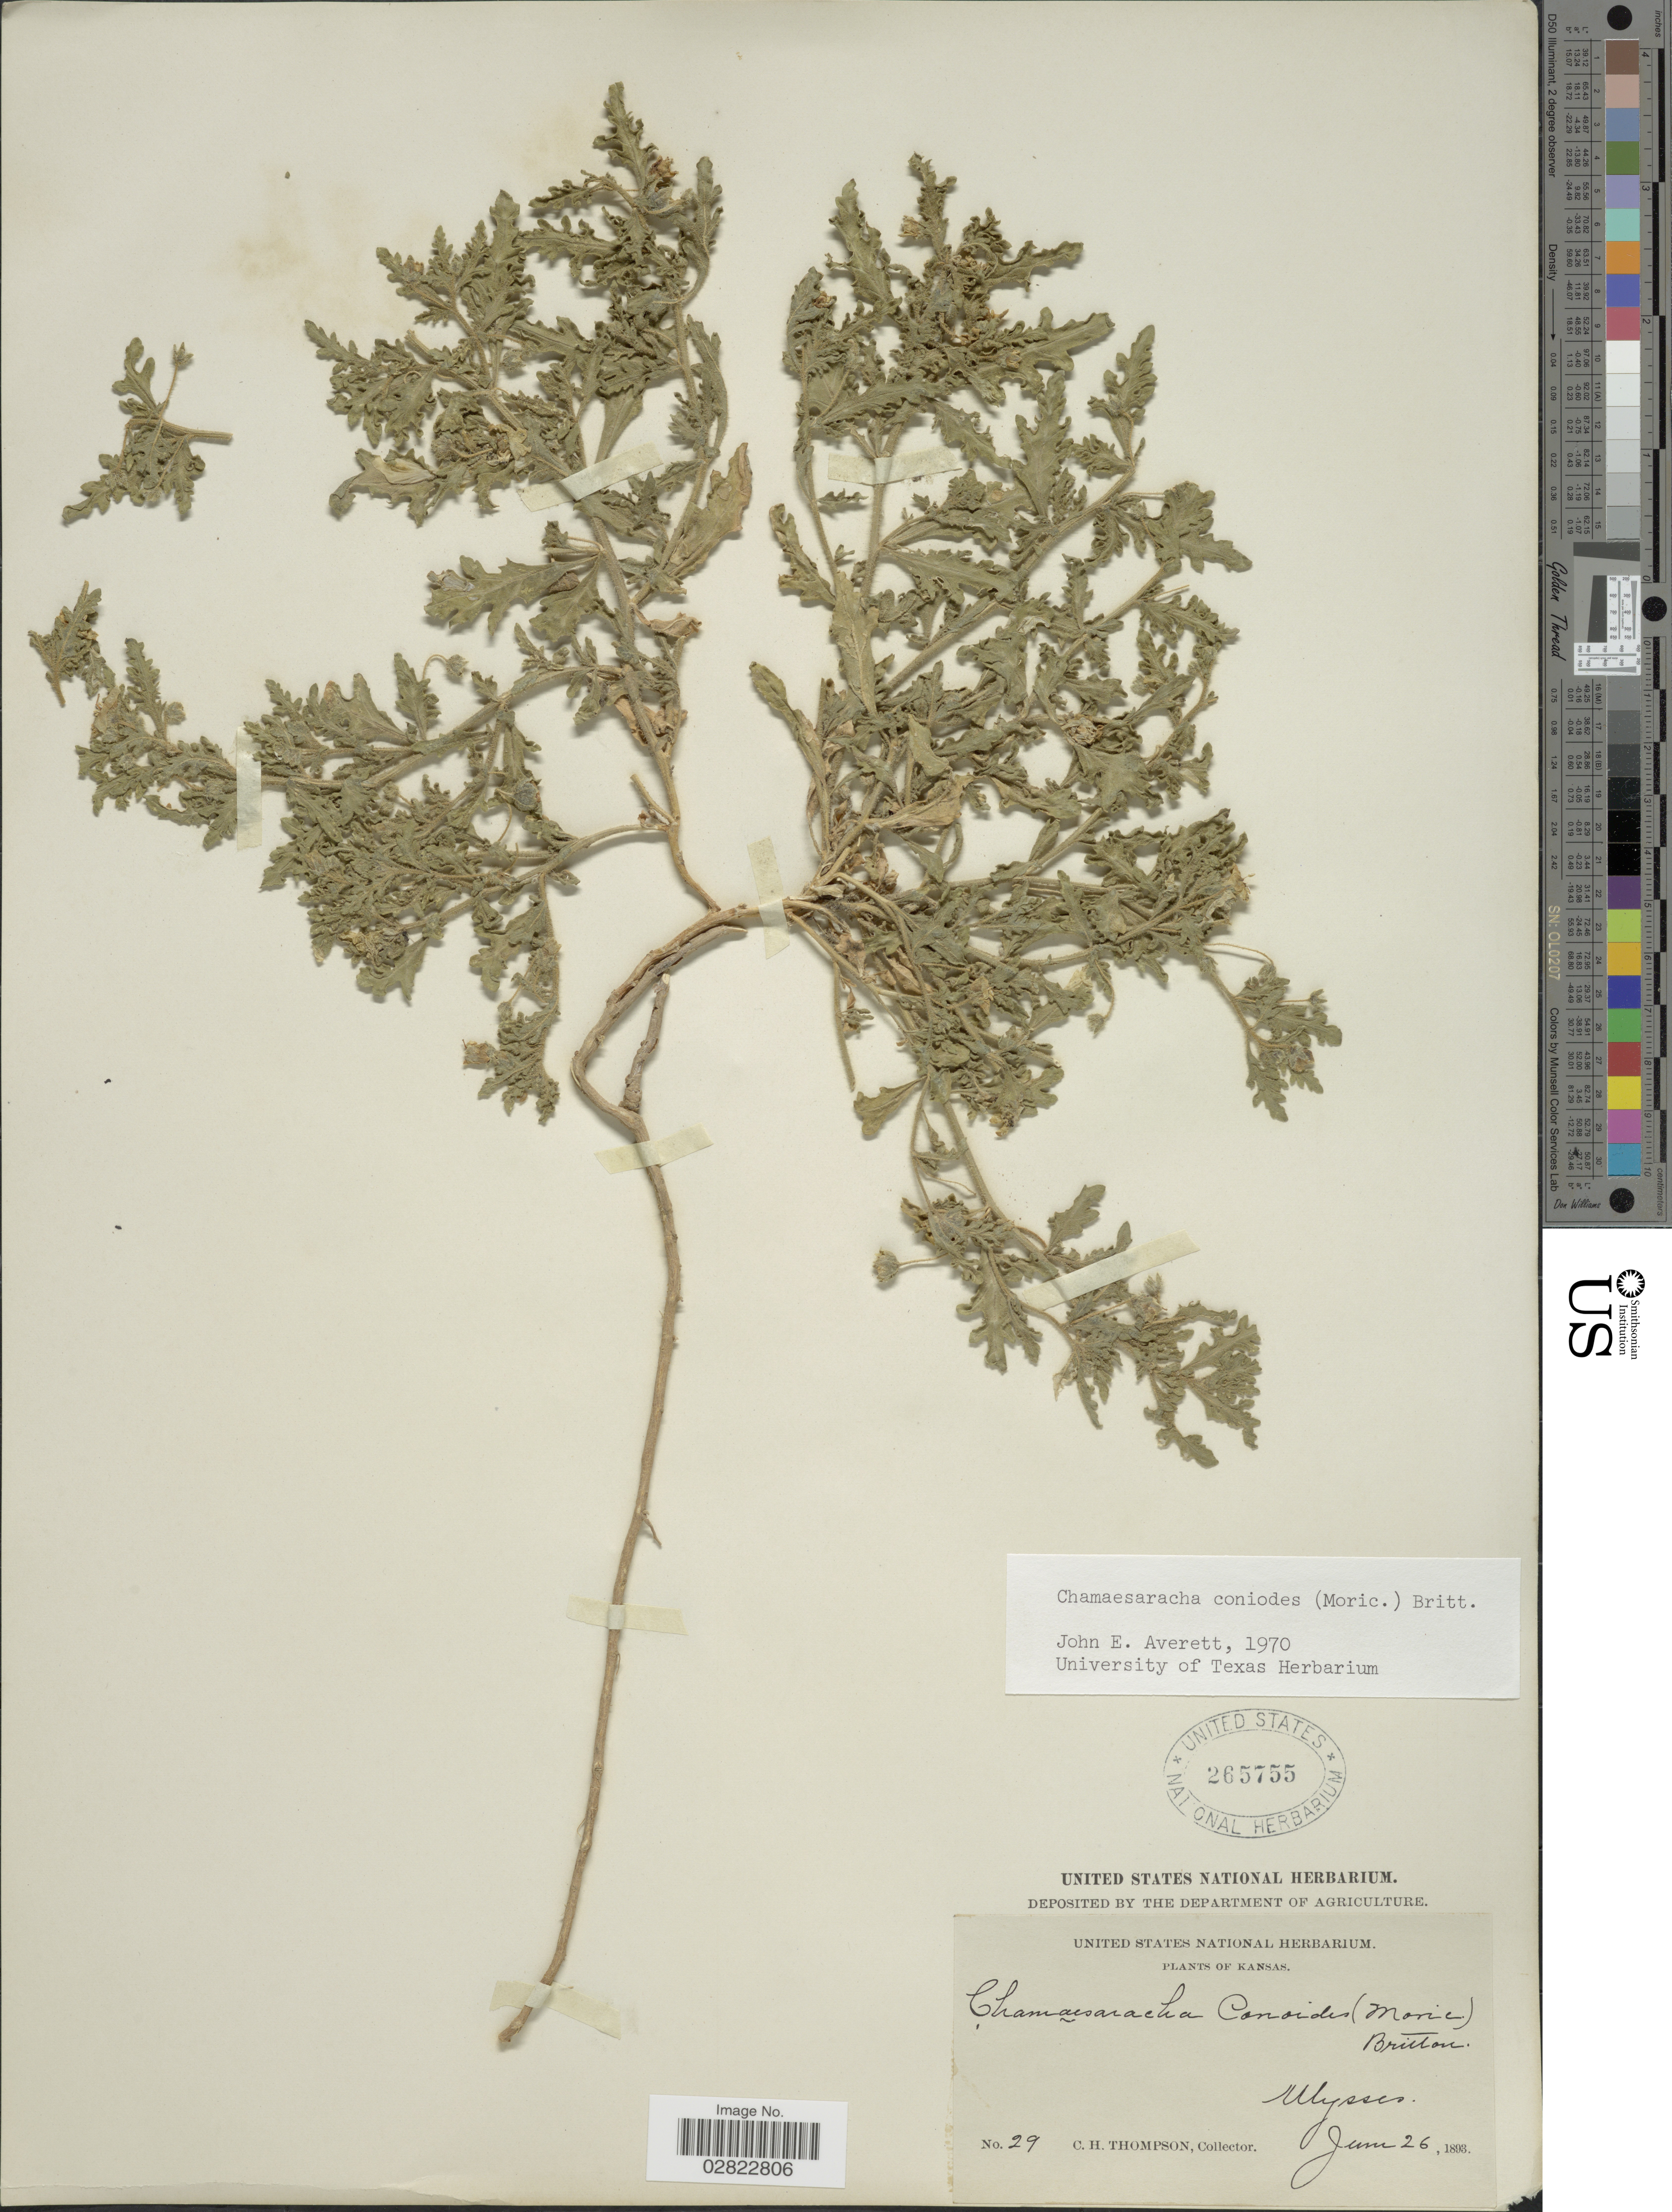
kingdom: Plantae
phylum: Tracheophyta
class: Magnoliopsida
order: Solanales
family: Solanaceae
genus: Chamaesaracha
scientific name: Chamaesaracha coniodes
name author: (Moric. ex Dunal) Britton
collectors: C. H. Thompson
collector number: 29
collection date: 1893-06-26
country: United States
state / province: Kansas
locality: Ulysses.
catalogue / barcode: US 265755